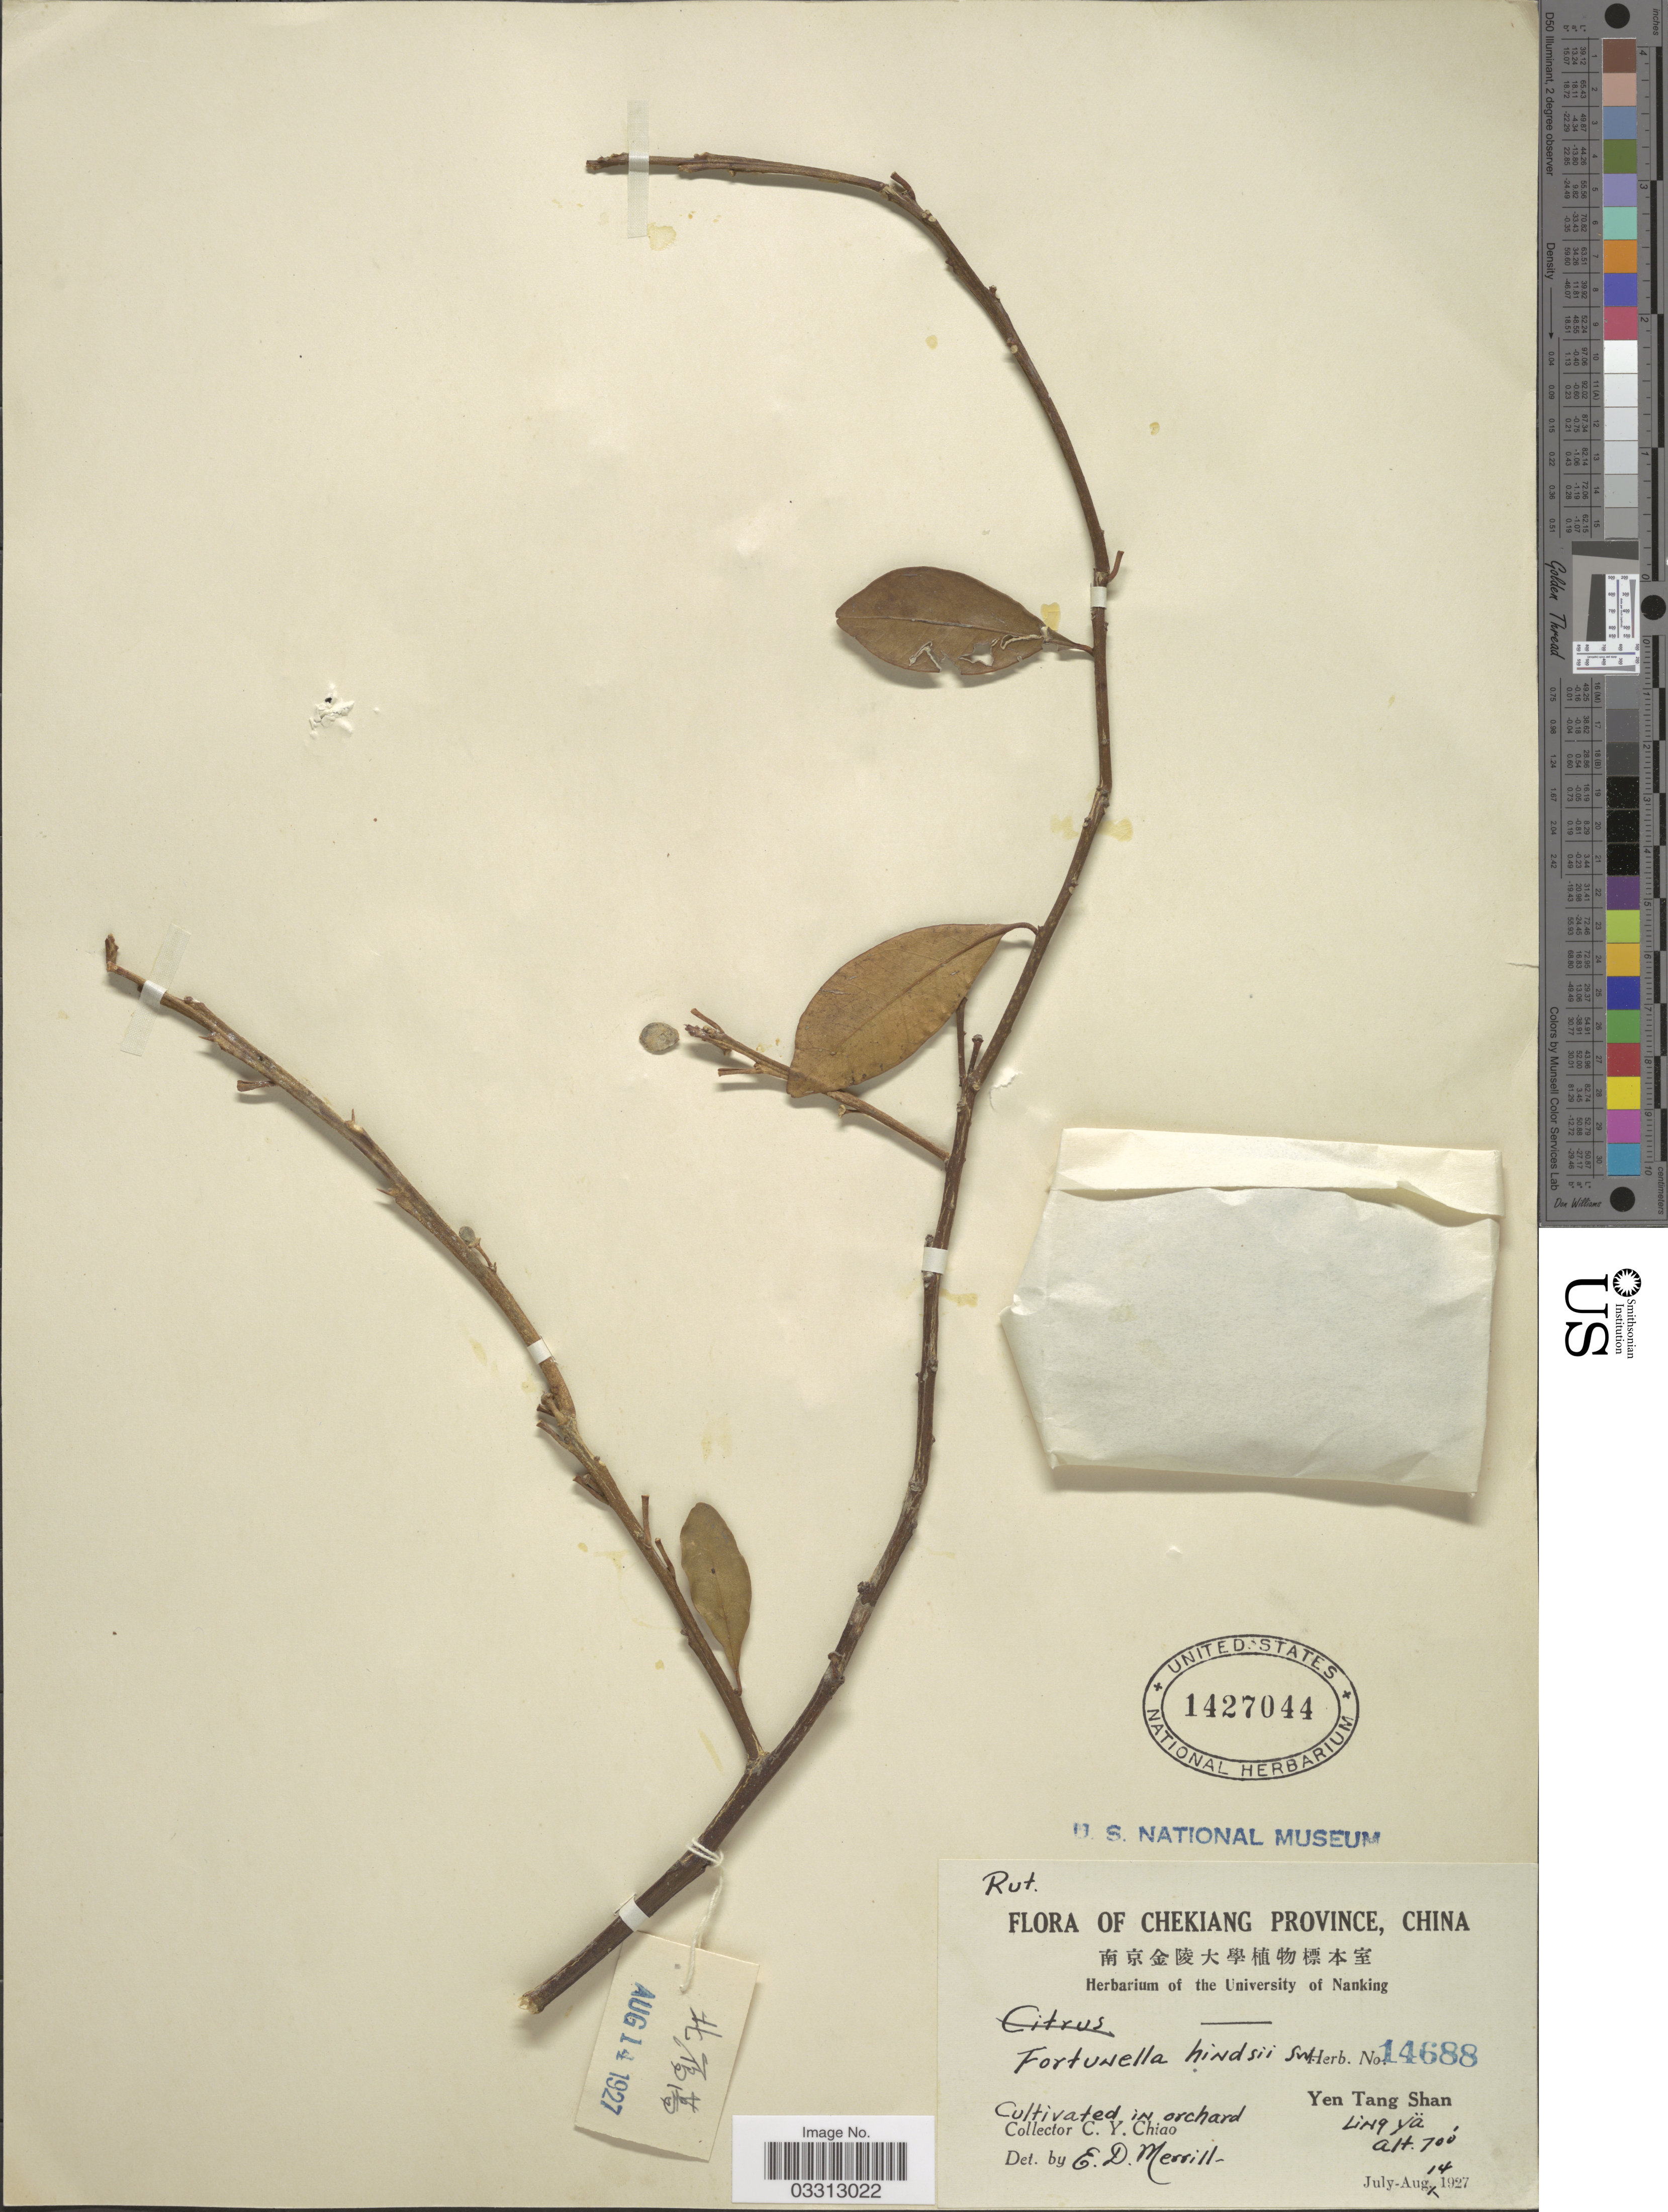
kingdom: Plantae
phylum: Tracheophyta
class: Magnoliopsida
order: Sapindales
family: Rutaceae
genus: Citrus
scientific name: Citrus japonica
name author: Thunb.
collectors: C. Y. Chiao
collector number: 14688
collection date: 1927-08-14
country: China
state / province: Zhejiang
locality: Chekiang Province. Yen Tang Shan. Ling Yä.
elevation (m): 213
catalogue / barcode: US 1427044